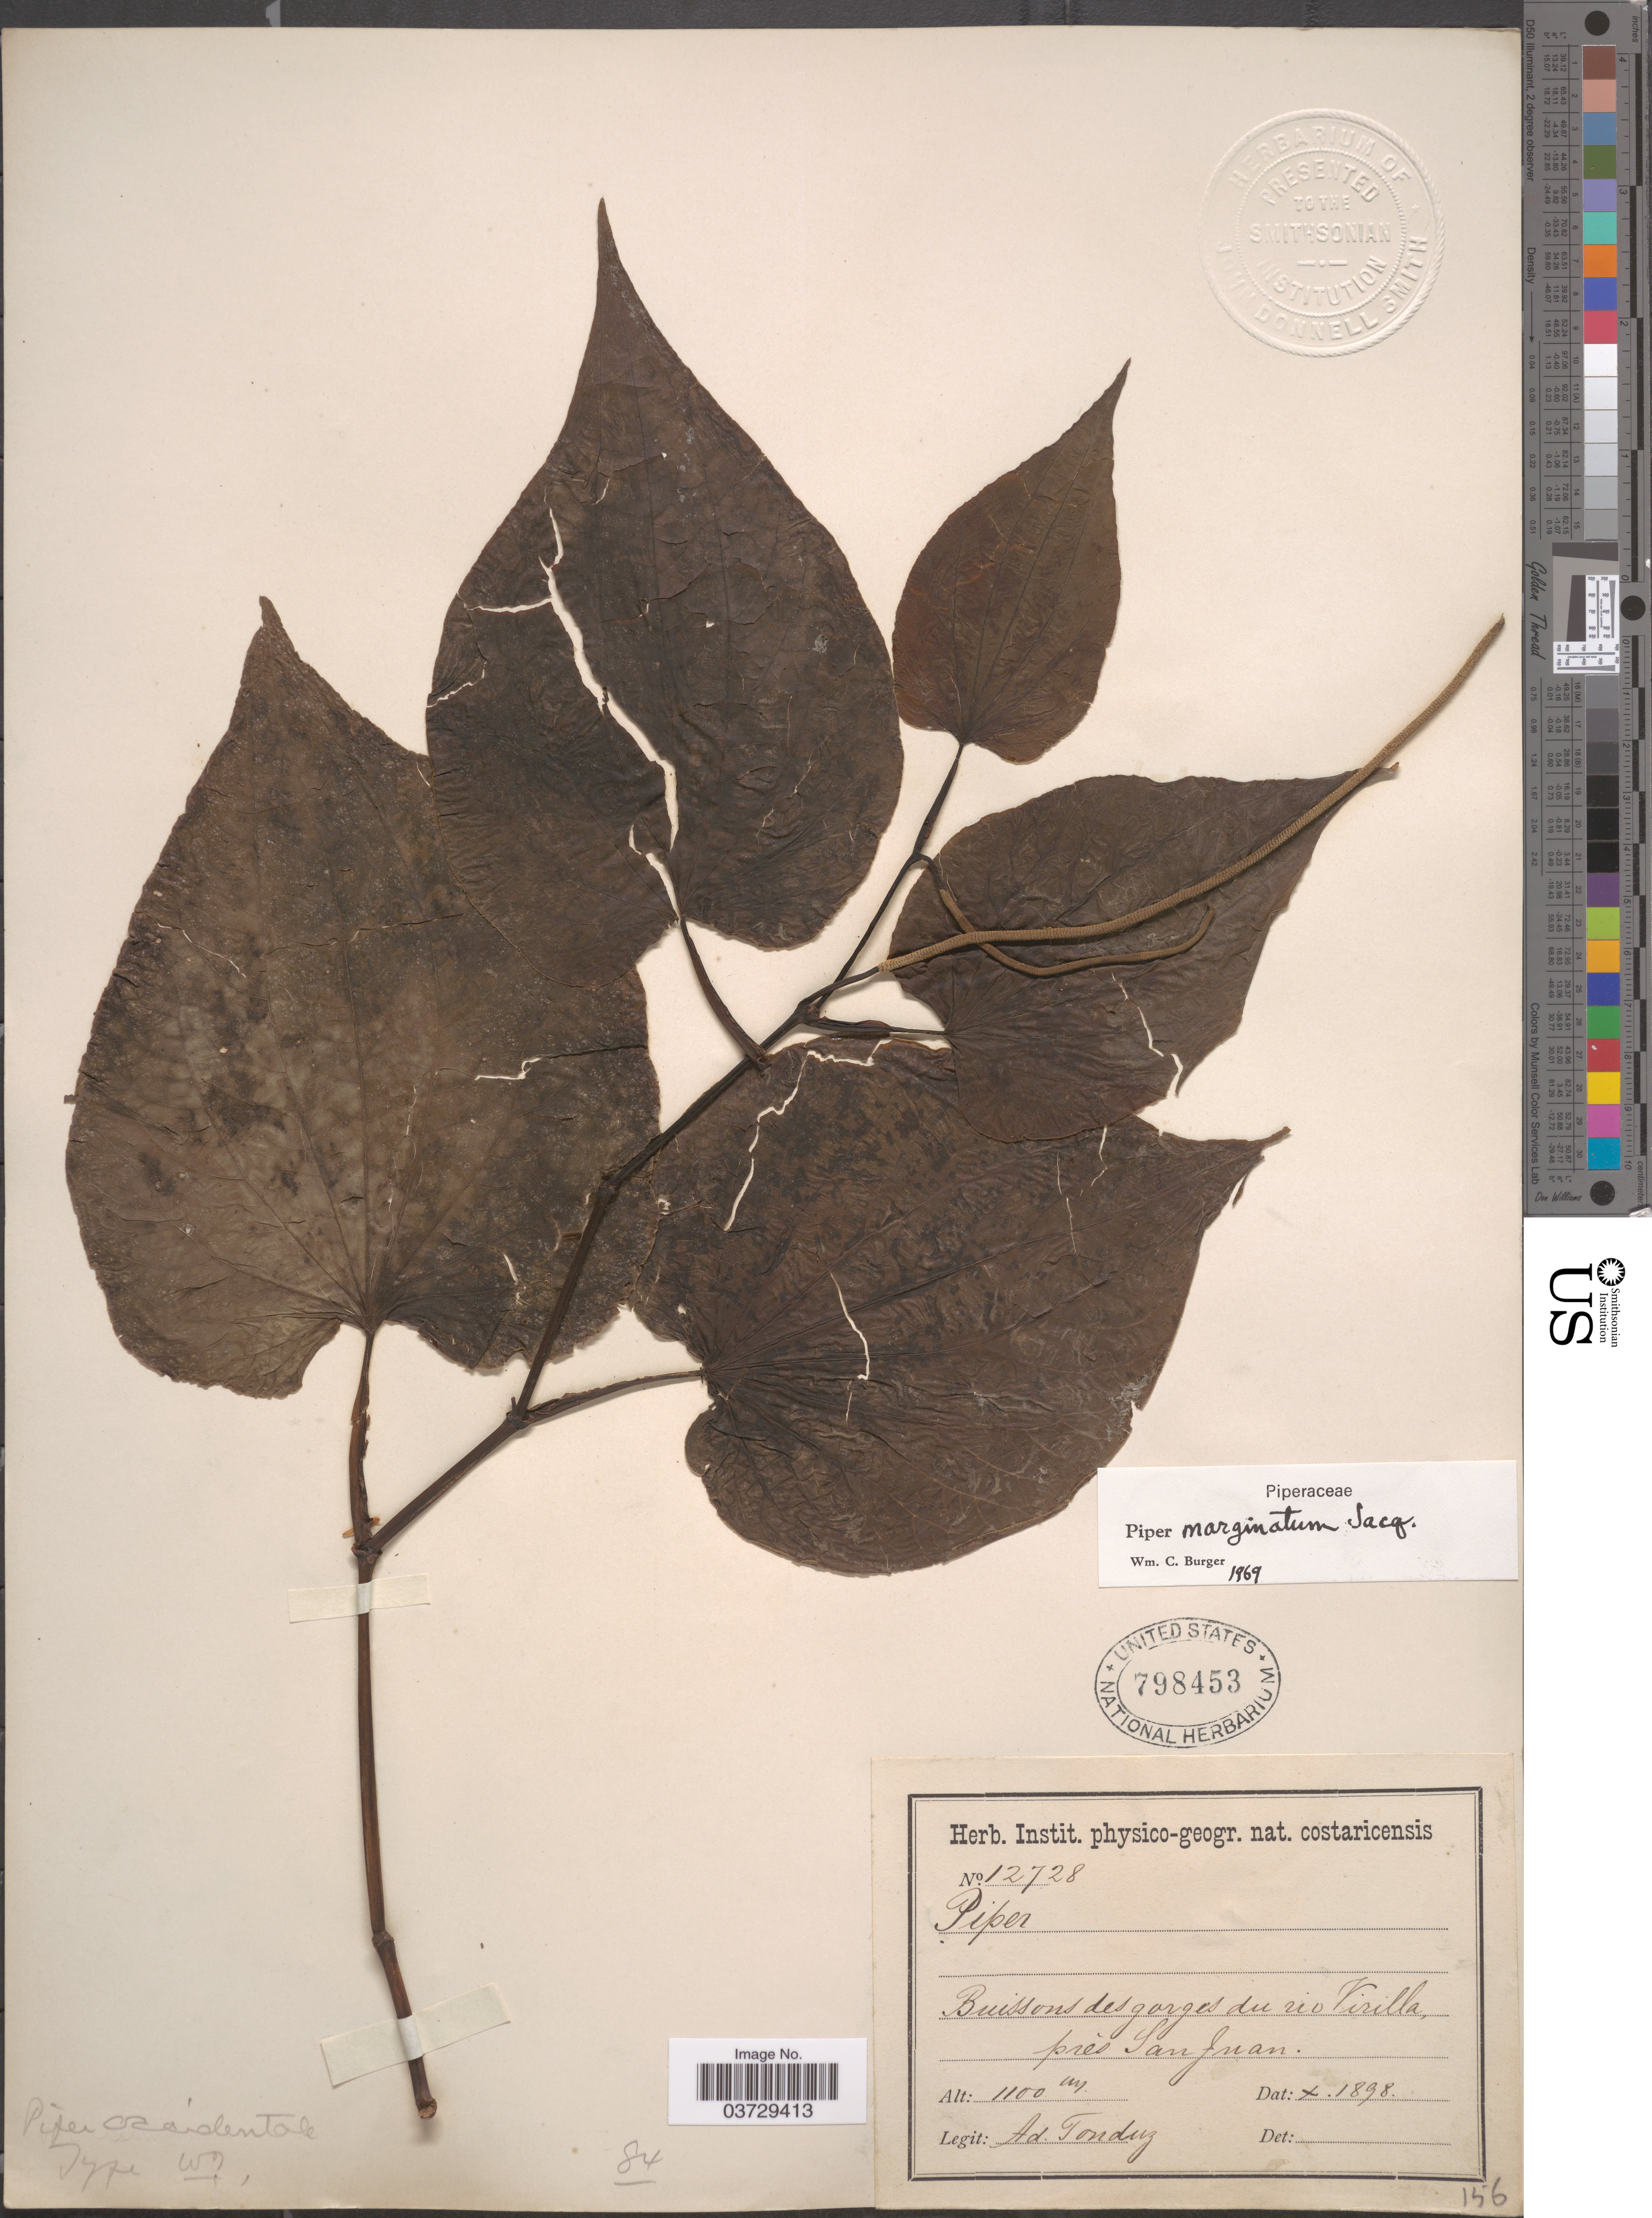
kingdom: Plantae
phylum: Tracheophyta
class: Magnoliopsida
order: Piperales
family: Piperaceae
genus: Piper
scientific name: Piper marginatum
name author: Jacq.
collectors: A. Tonduz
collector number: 12728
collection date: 1898-10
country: Costa Rica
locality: Buissons des gorges du rio Virilla, près San Juan.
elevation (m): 1100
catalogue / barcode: US 798453